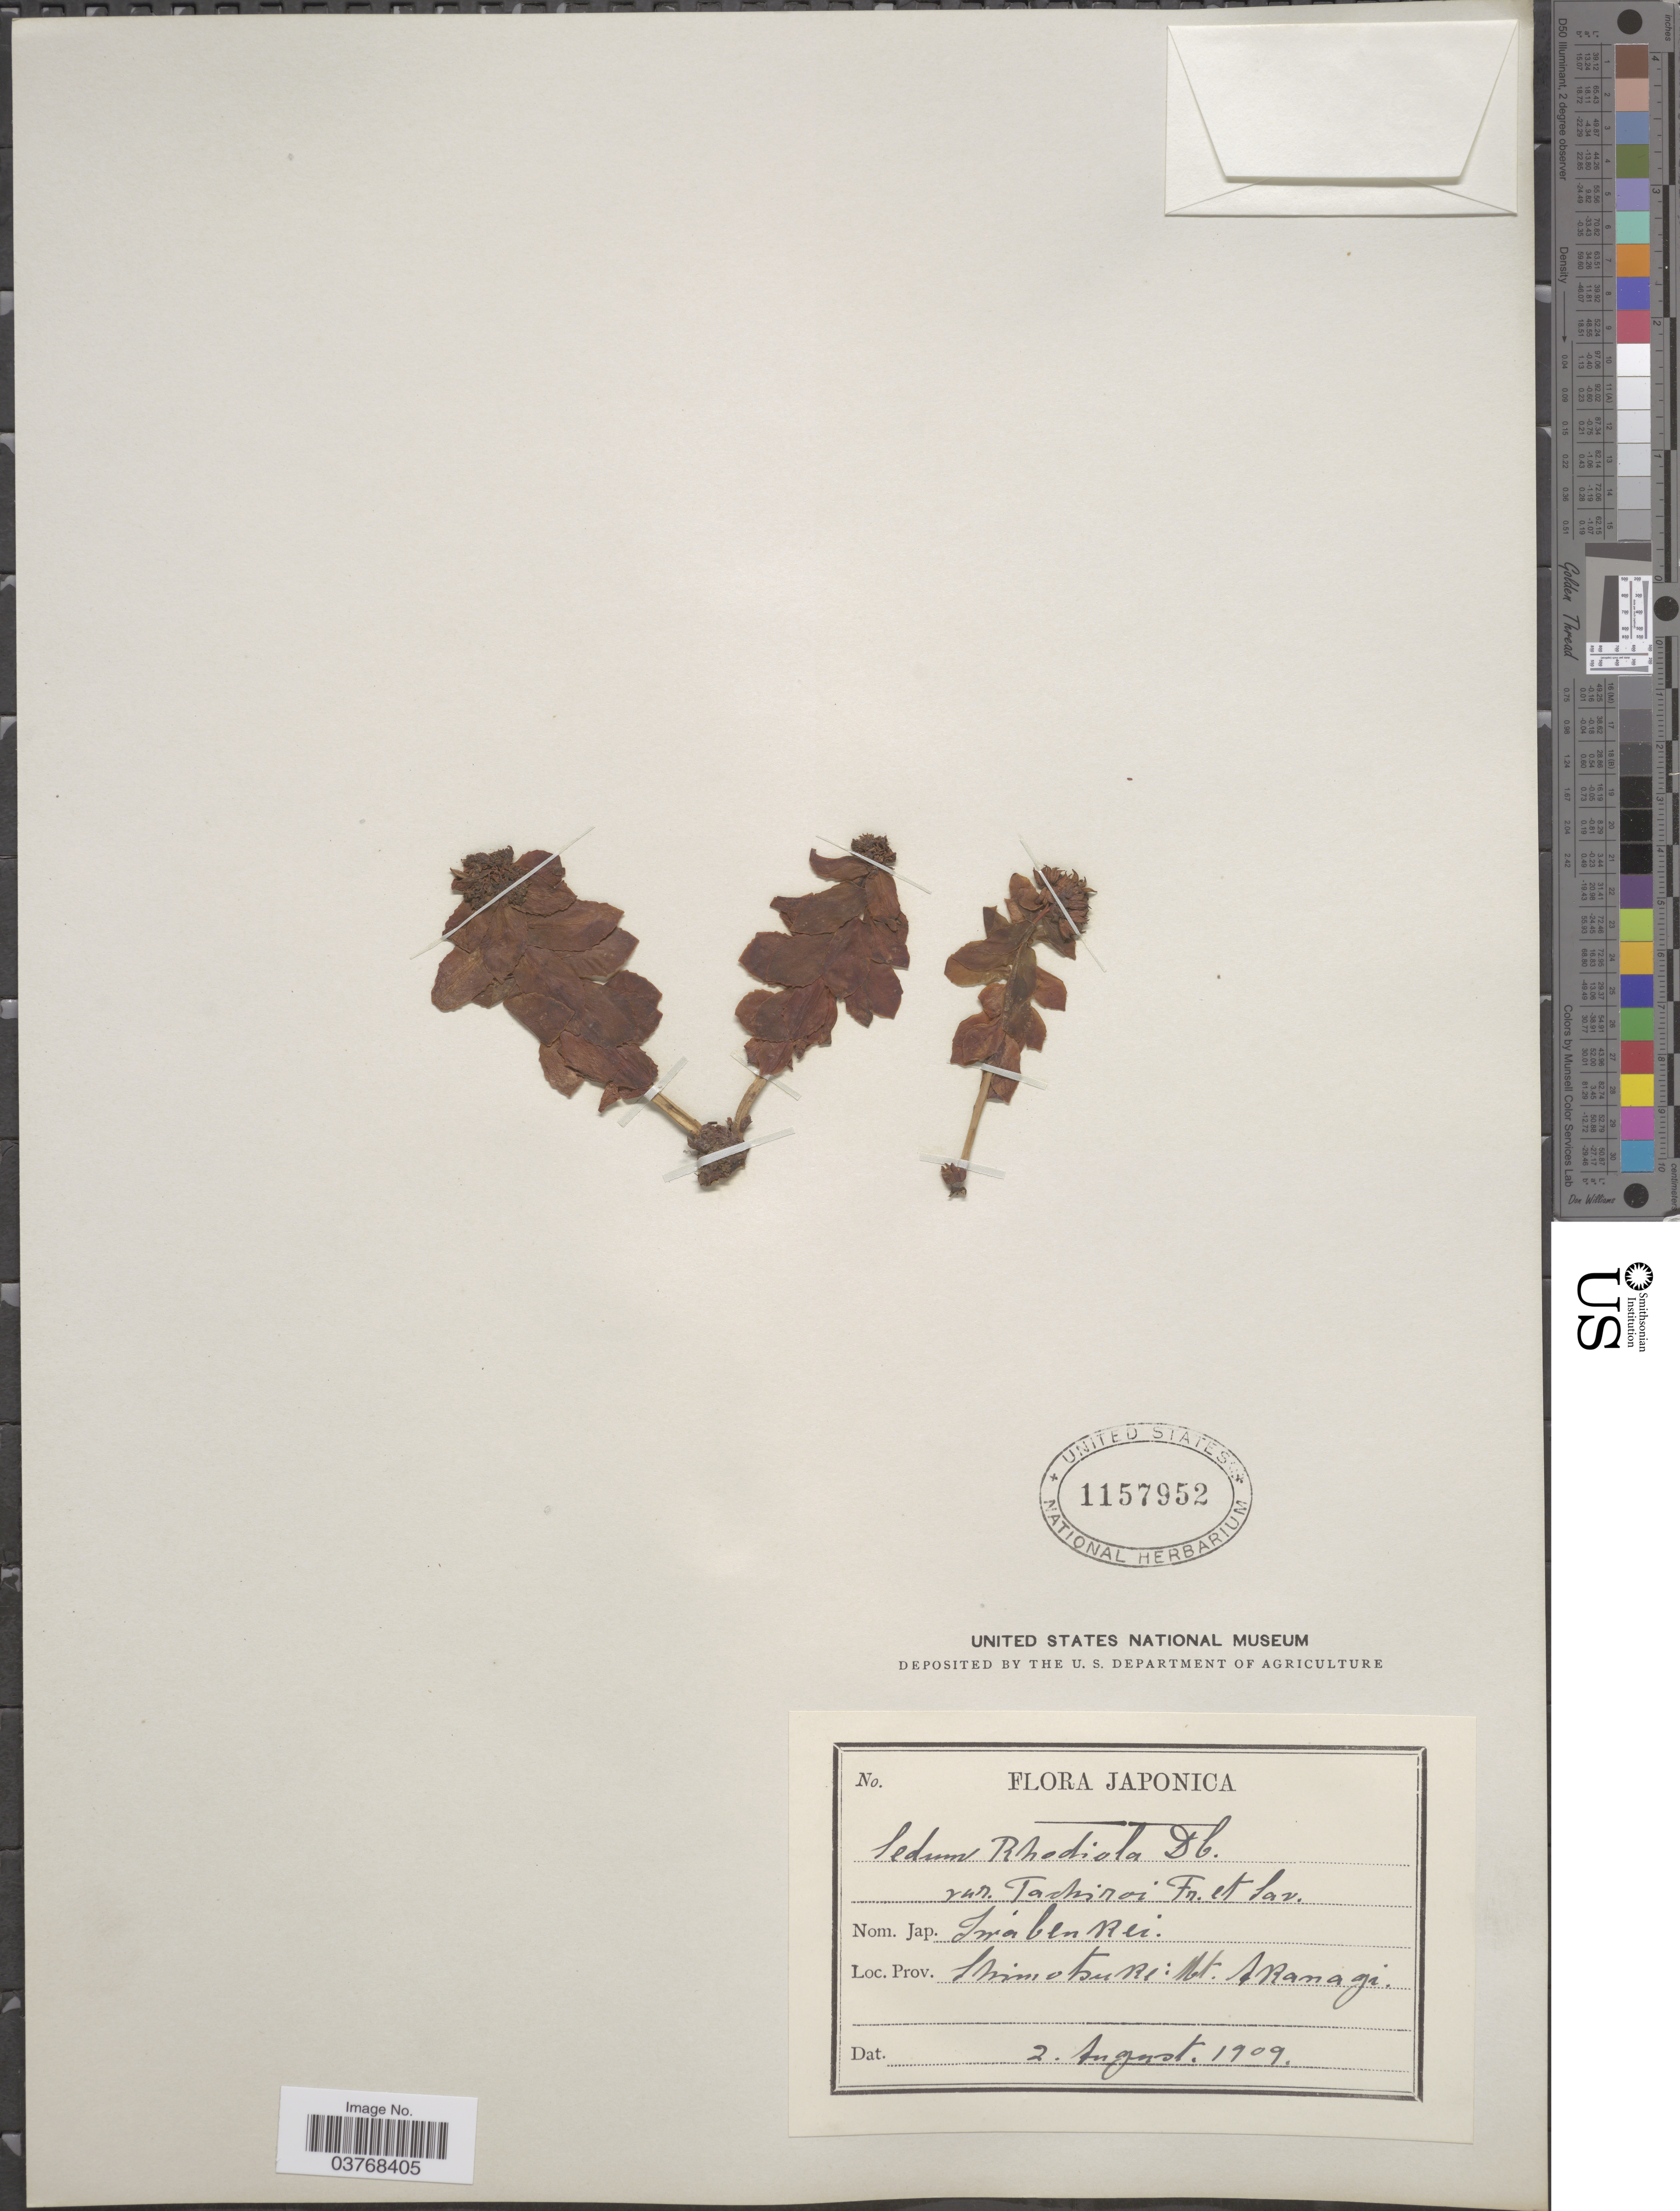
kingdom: Plantae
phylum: Tracheophyta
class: Magnoliopsida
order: Saxifragales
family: Crassulaceae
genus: Rhodiola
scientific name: Rhodiola rosea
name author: L.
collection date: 1909-08-02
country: Japan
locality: Prov. Shimotsuki: Mt. Akamagi.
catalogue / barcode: US 1157952